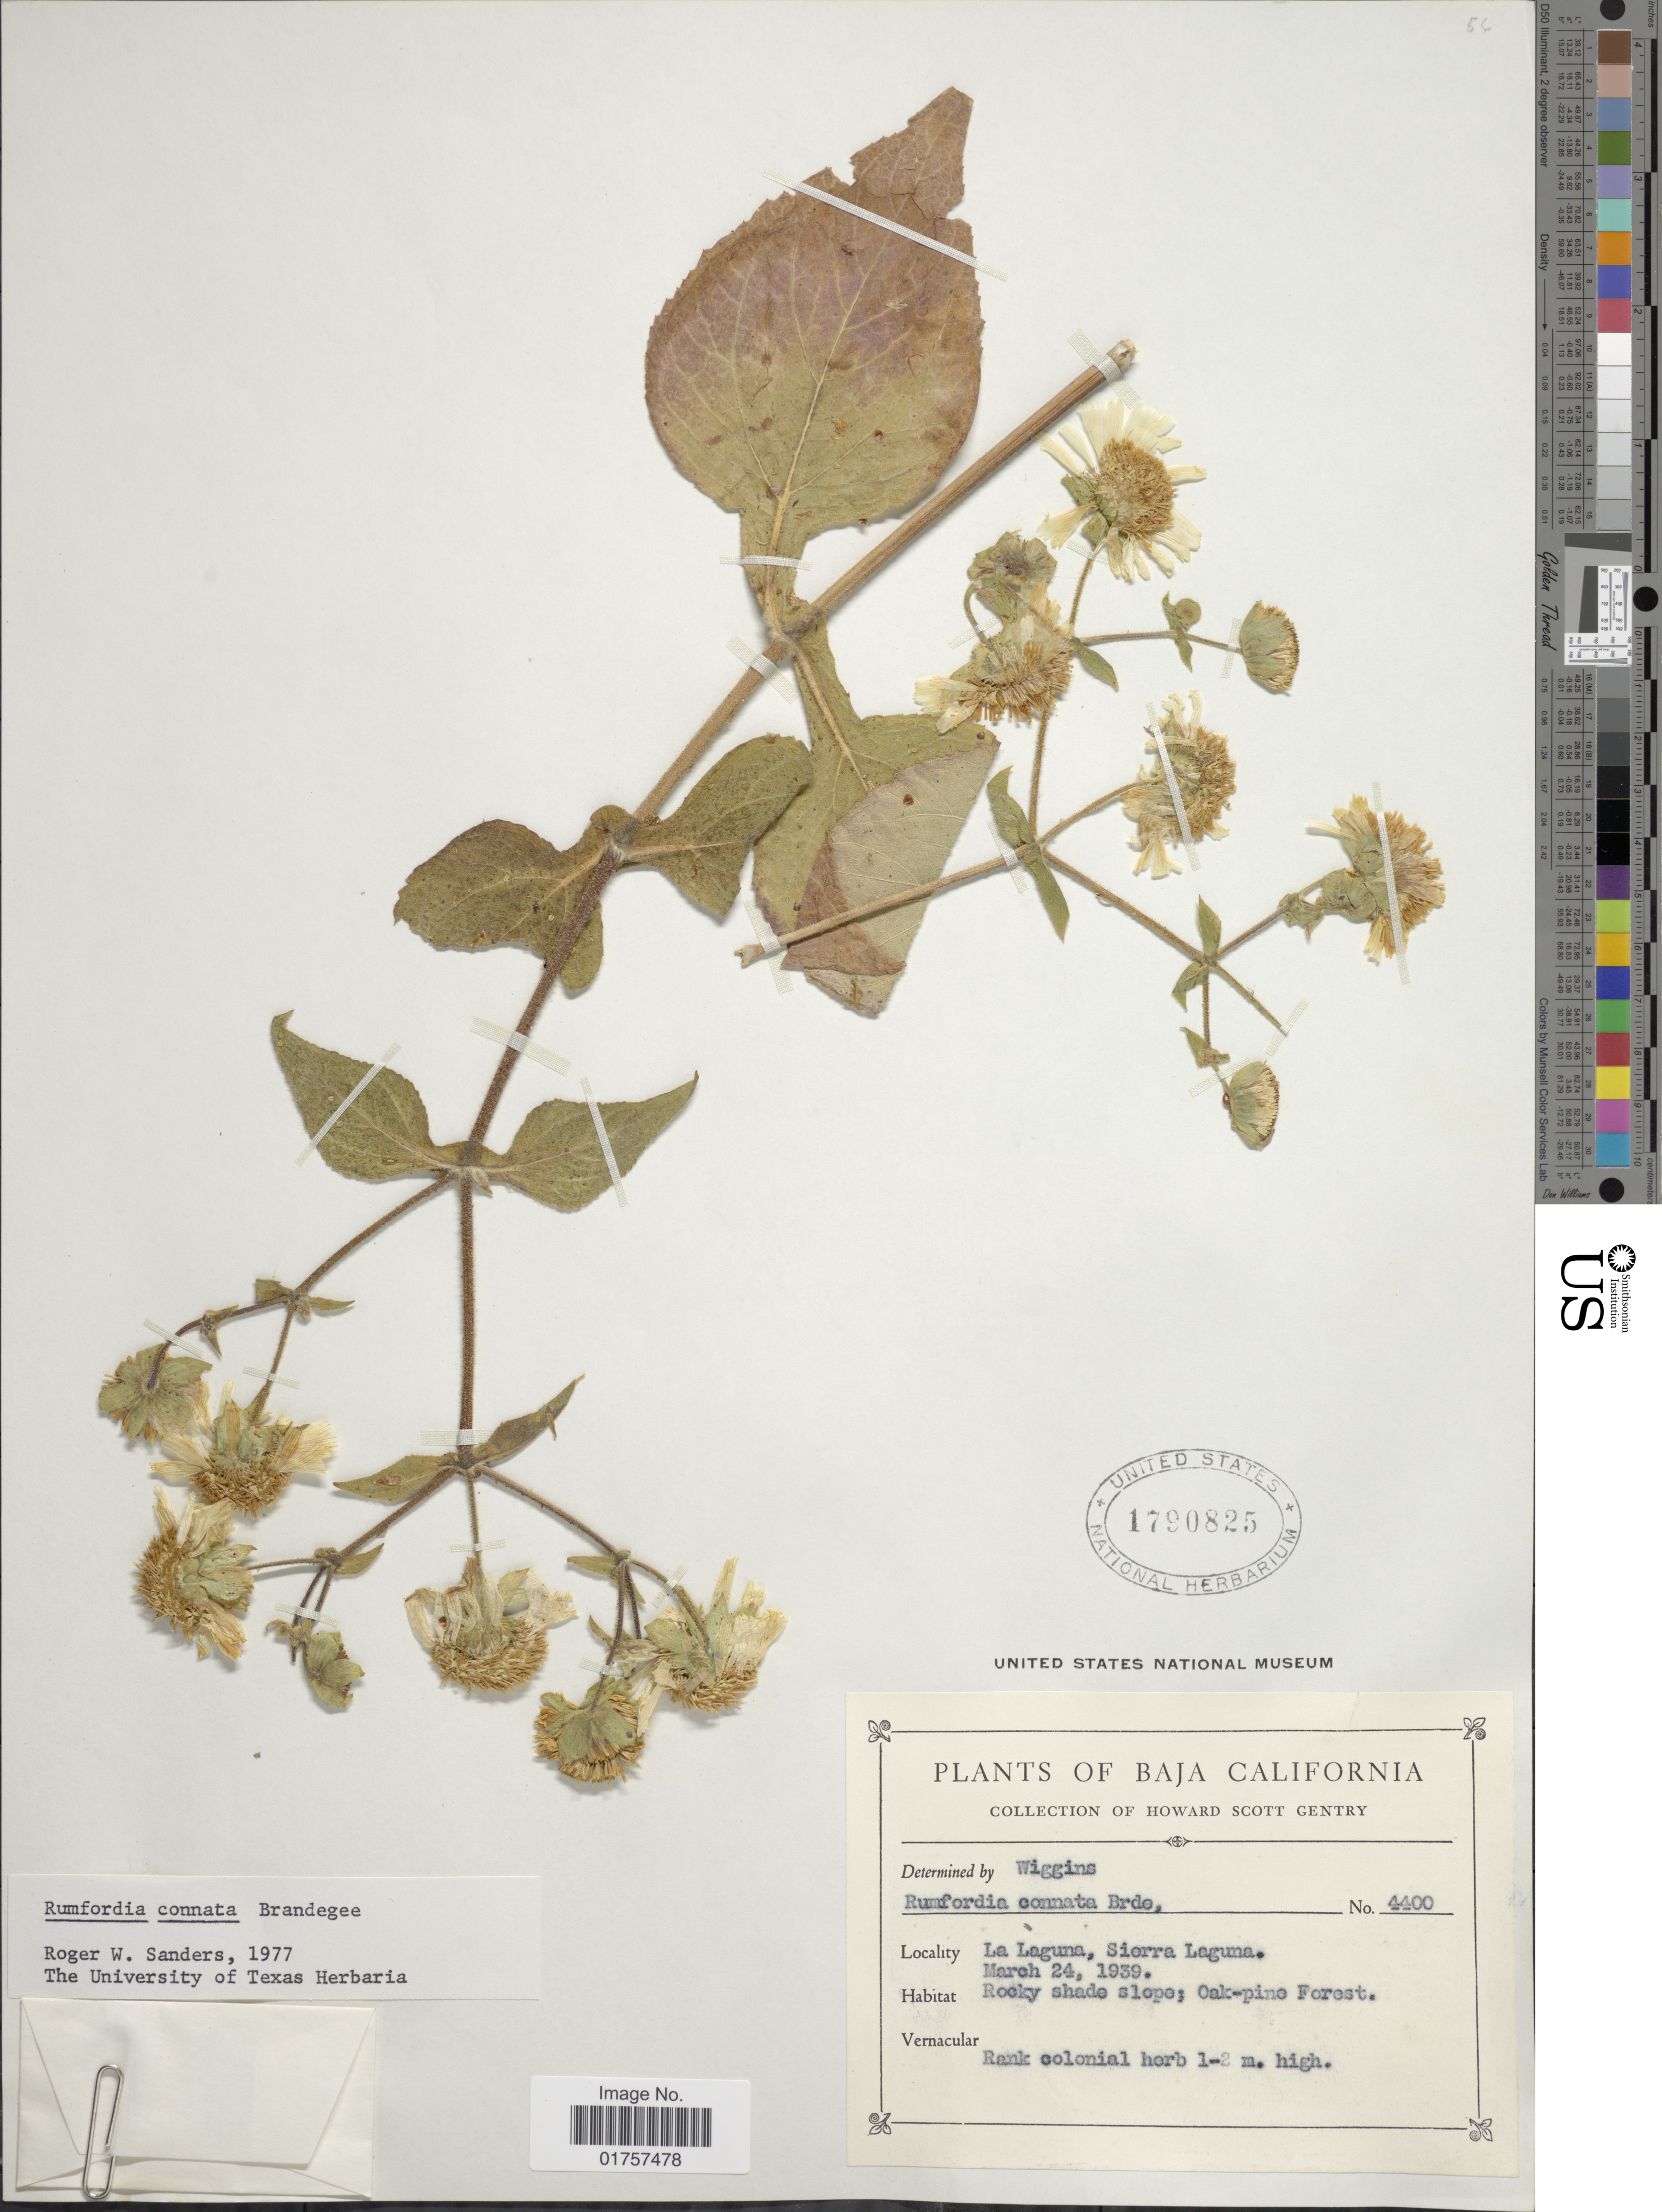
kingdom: Plantae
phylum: Tracheophyta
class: Magnoliopsida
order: Asterales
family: Asteraceae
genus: Rumfordia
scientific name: Rumfordia connata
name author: Brandegee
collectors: H. S. Gentry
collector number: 4400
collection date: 1939-03-24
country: Mexico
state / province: Baja California Sur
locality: La Laguna, Sierra Laguna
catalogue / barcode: US 1790825